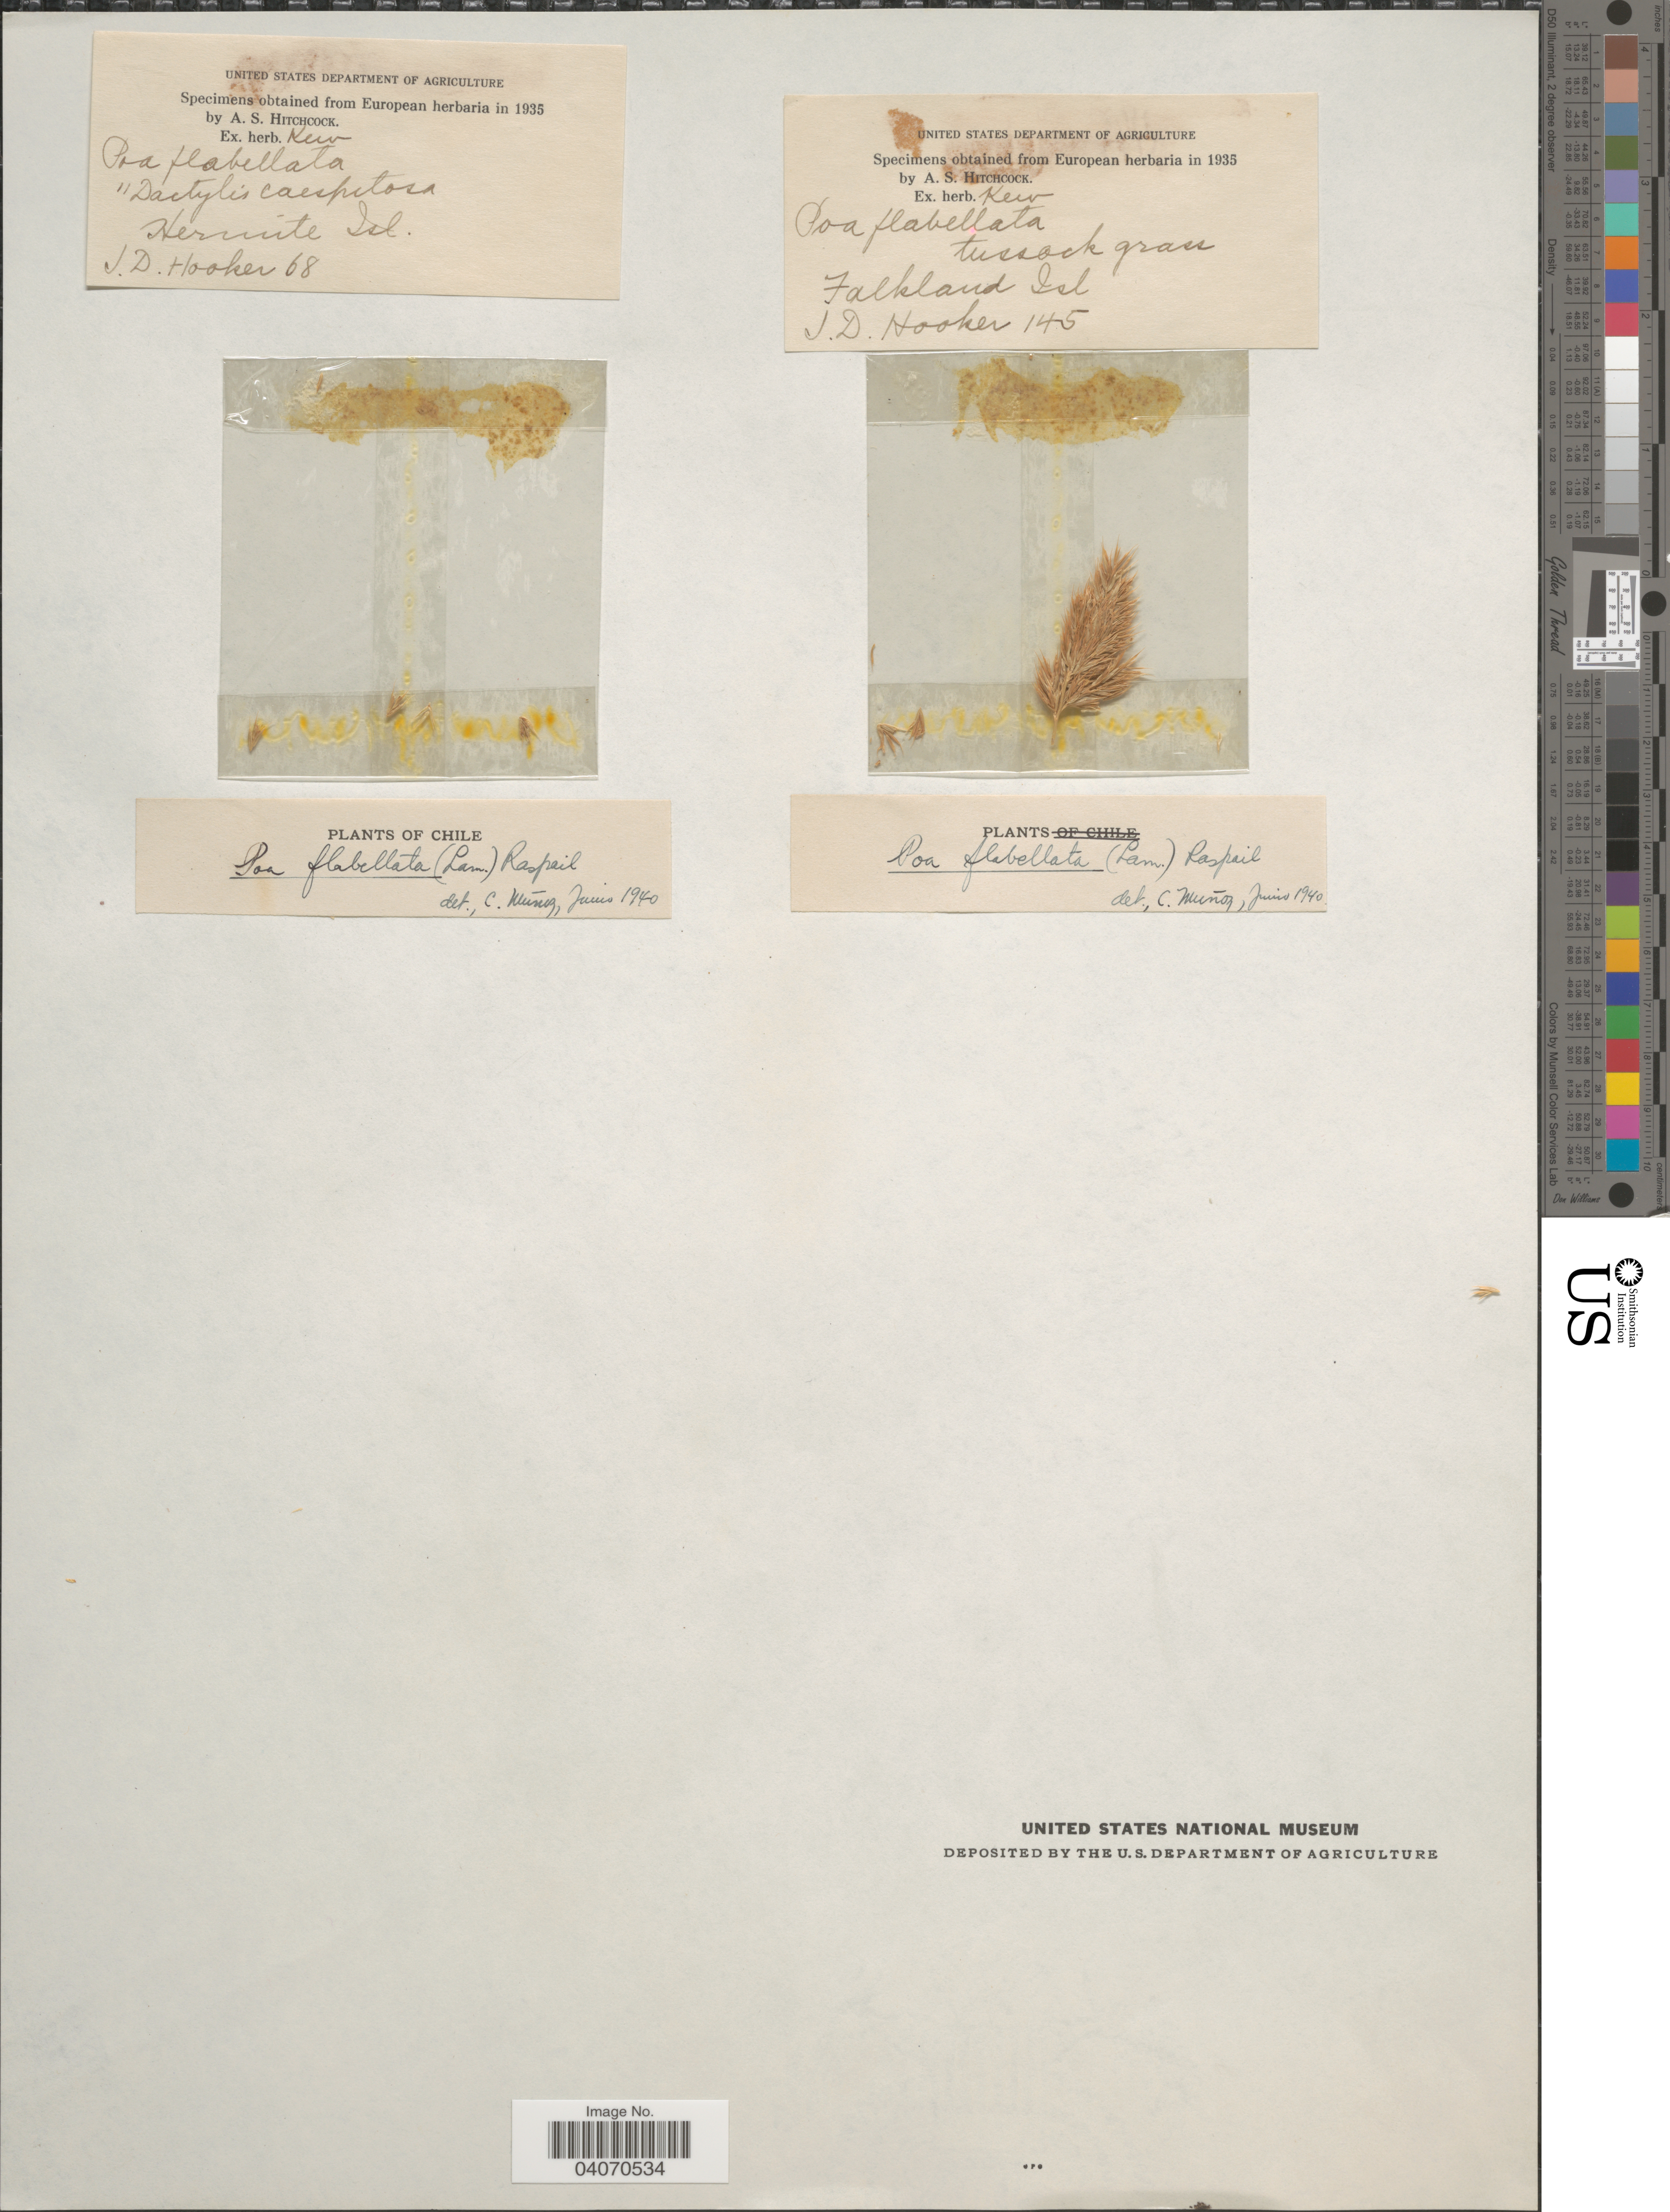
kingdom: Plantae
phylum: Tracheophyta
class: Liliopsida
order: Poales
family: Poaceae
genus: Poa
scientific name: Poa flabellata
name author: (Lam.) Raspail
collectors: J. D. Hooker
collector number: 145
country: Falkland Islands